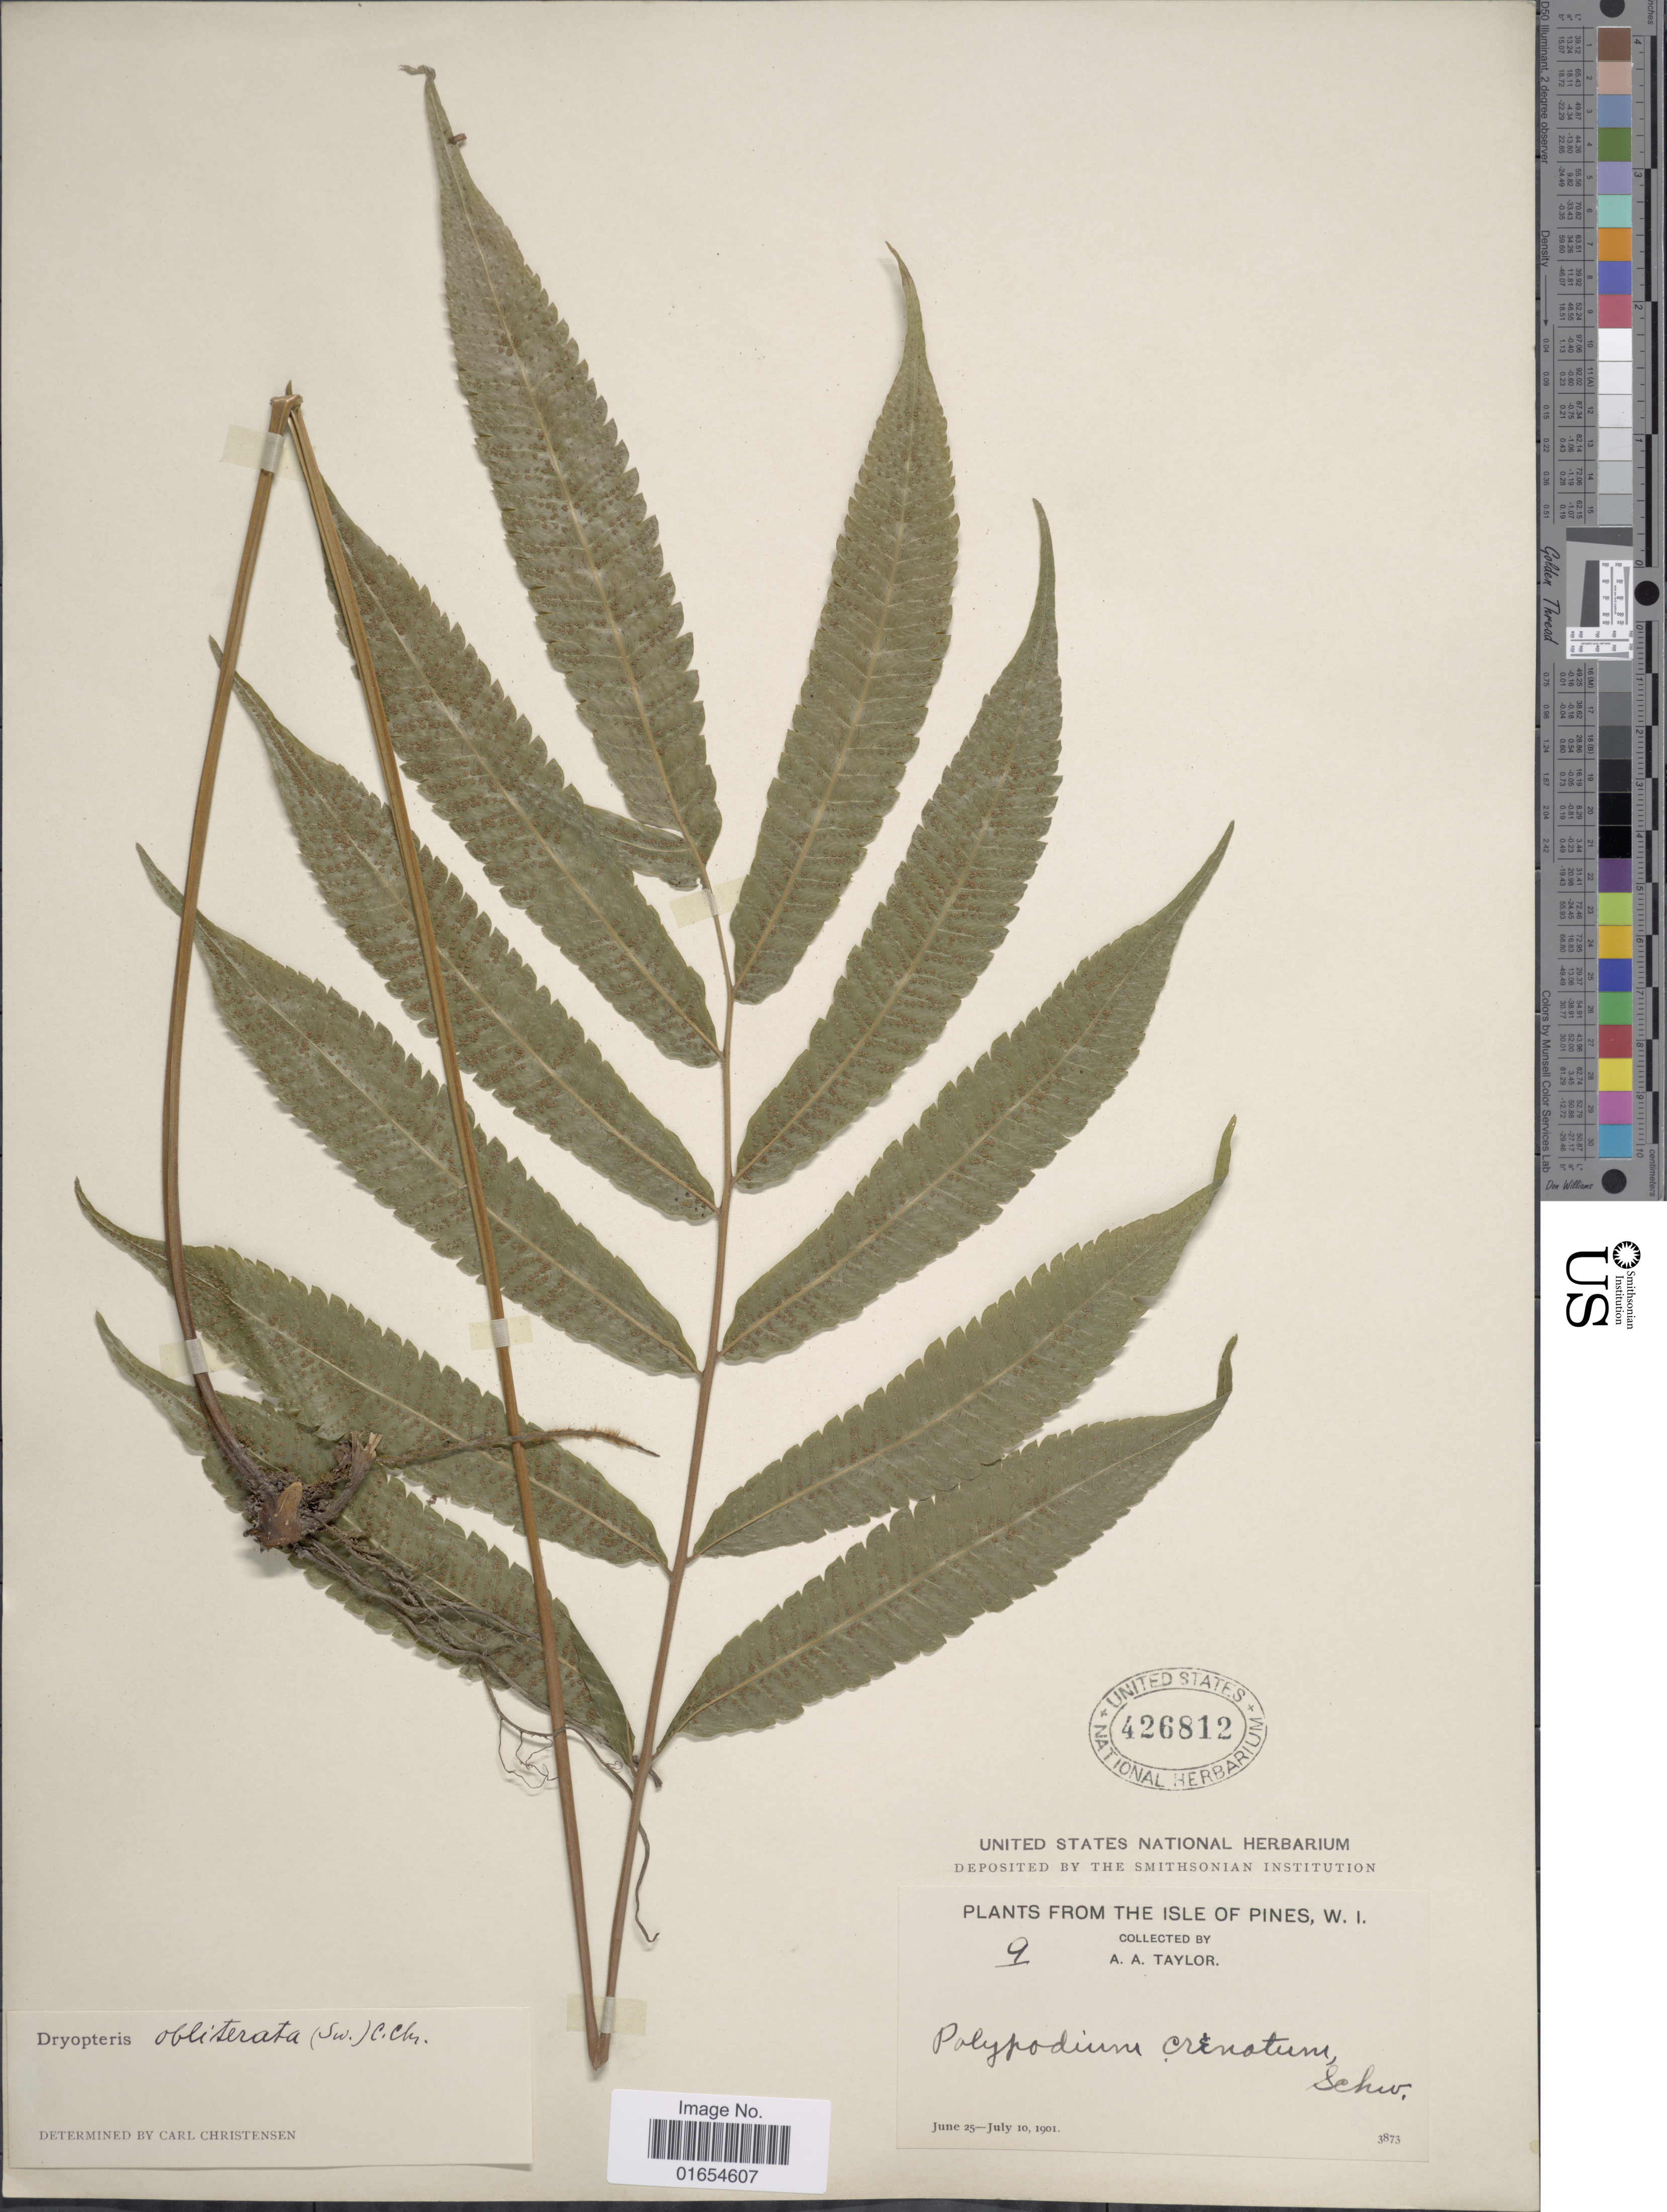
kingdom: Plantae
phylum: Tracheophyta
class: Polypodiopsida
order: Polypodiales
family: Thelypteridaceae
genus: Goniopteris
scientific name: Goniopteris obliterata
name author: (Sw.) C. Presl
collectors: A. A. Taylor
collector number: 3873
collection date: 1901-06-25/1901-07-10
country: Cuba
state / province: Isla de la Juventud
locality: The Isle of Pines, W. I.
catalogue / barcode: US 426812